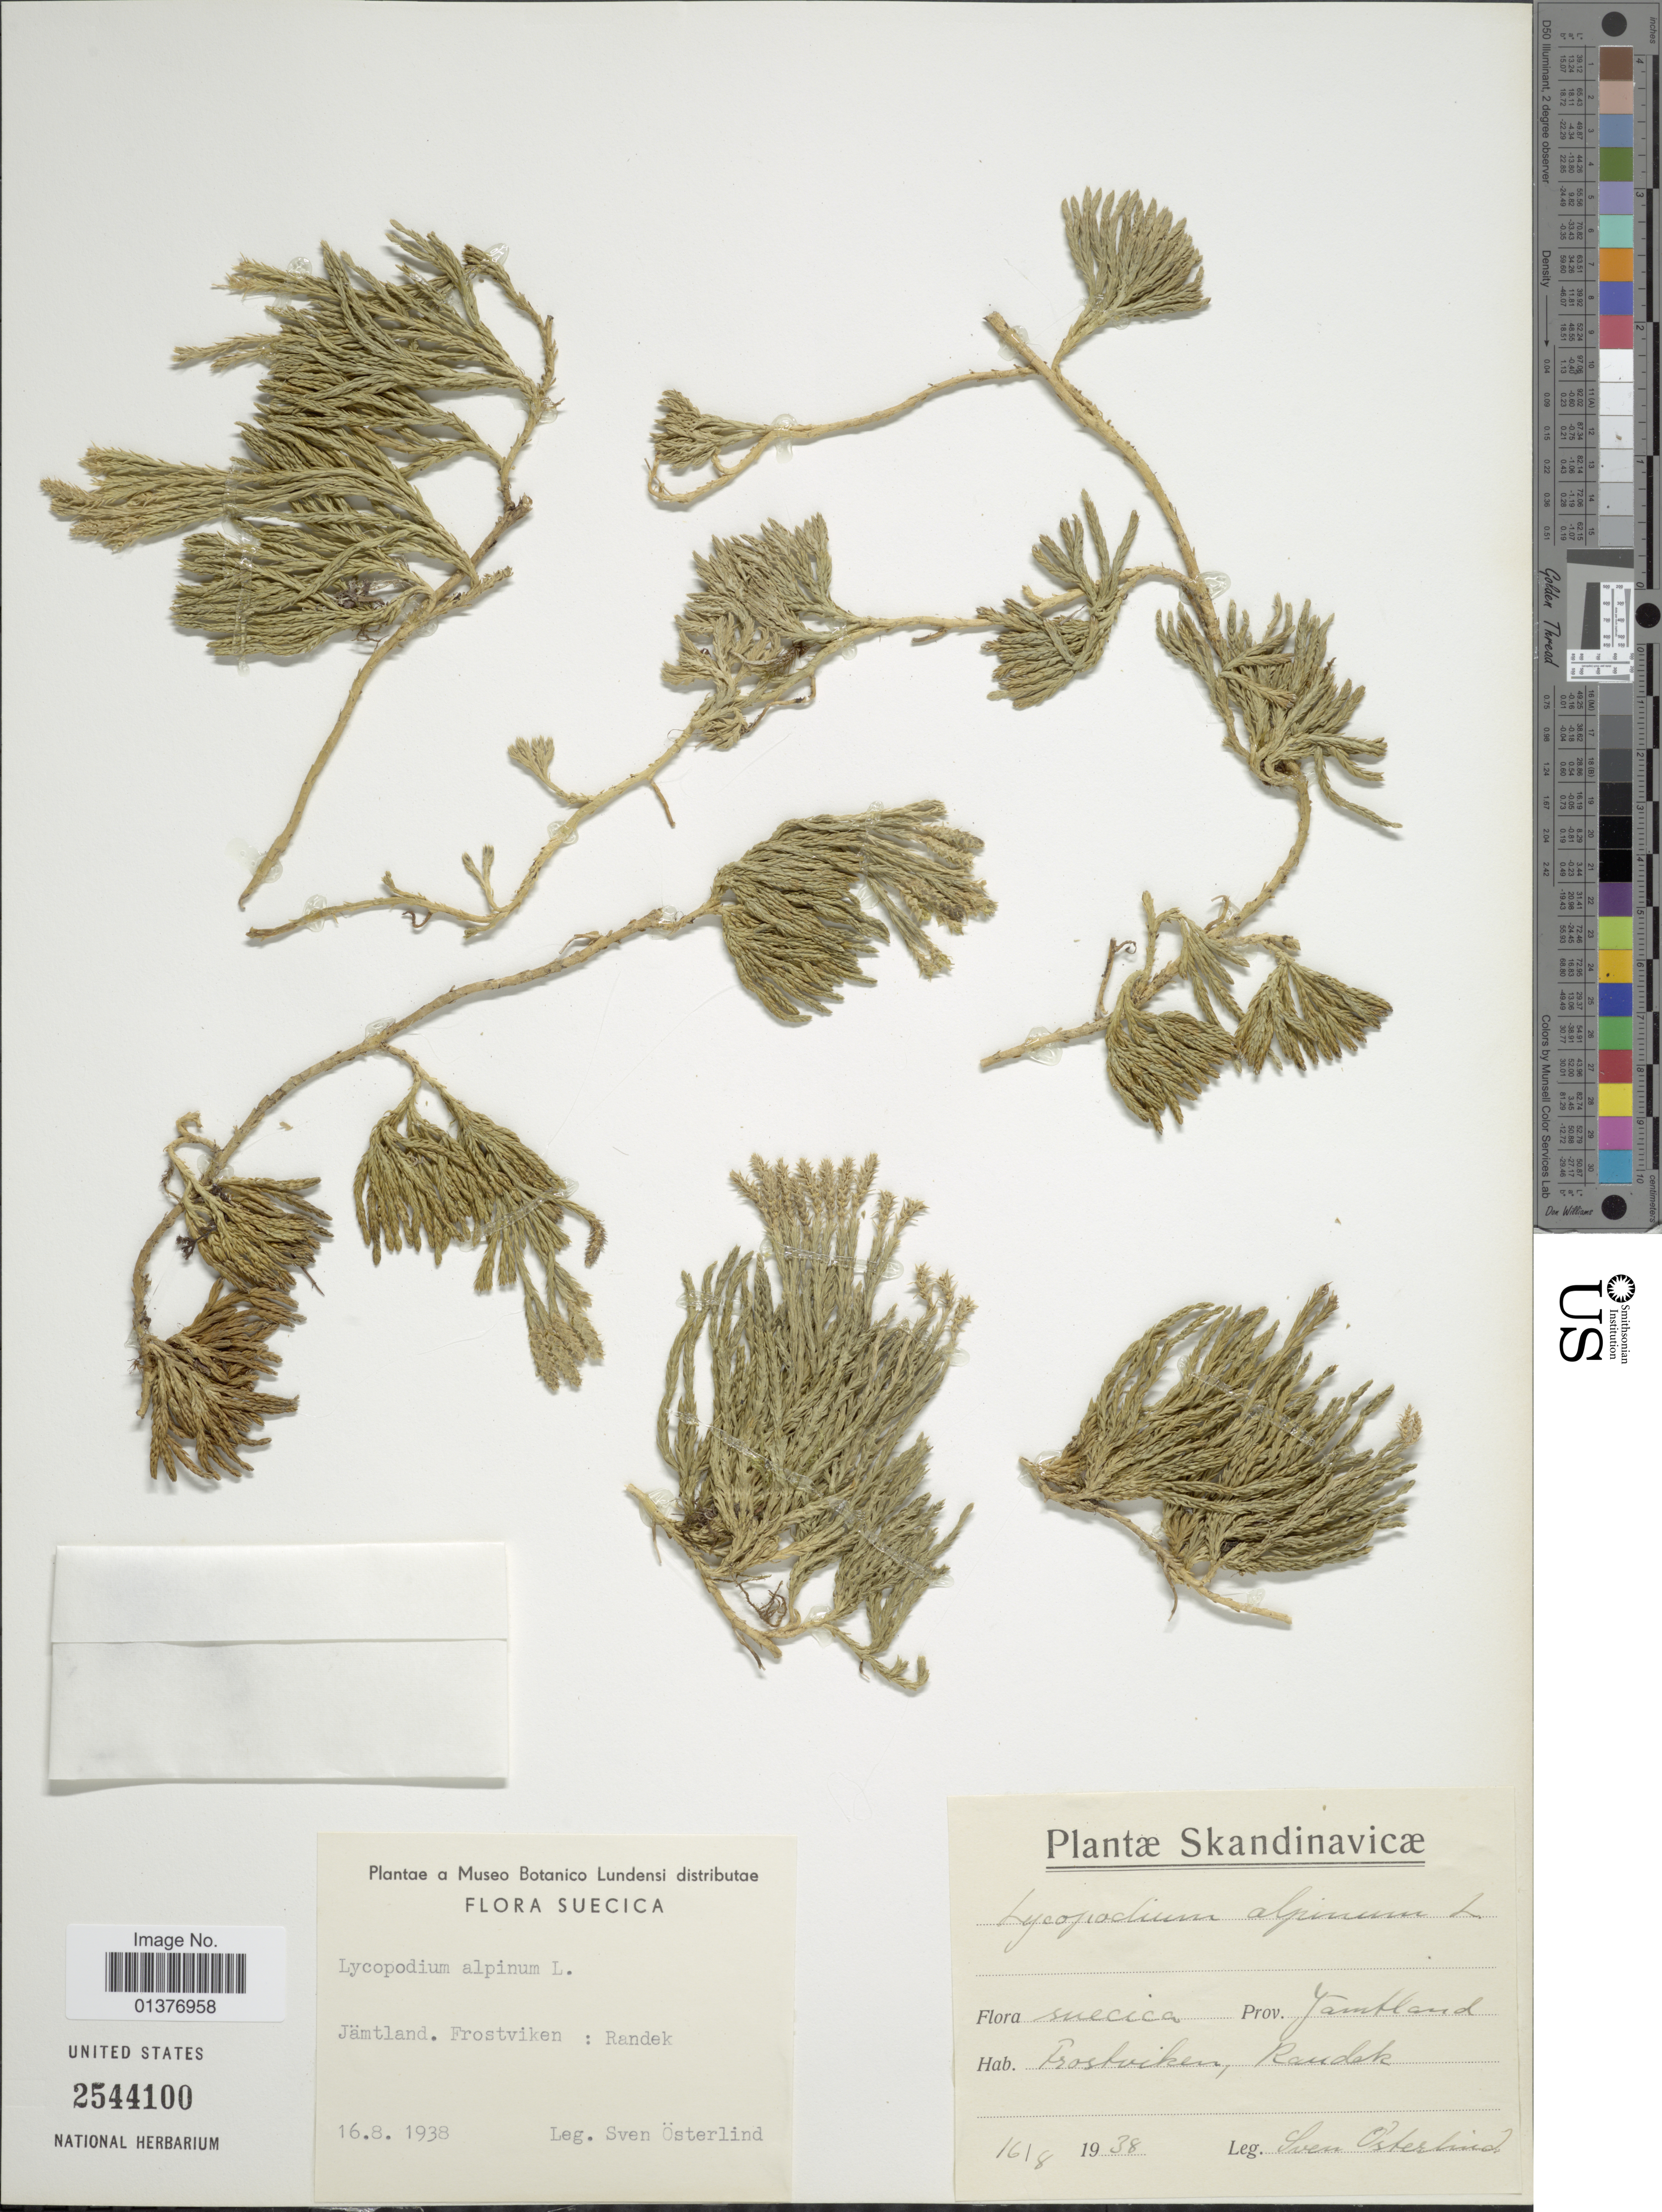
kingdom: Plantae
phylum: Tracheophyta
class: Lycopodiopsida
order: Lycopodiales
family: Lycopodiaceae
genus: Diphasiastrum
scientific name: Diphasiastrum alpinum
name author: (L.) Holub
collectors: S. Osterlind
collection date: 1938-08-16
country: Sweden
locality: Jämtland, Frostviken: Randek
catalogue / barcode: US 2544100